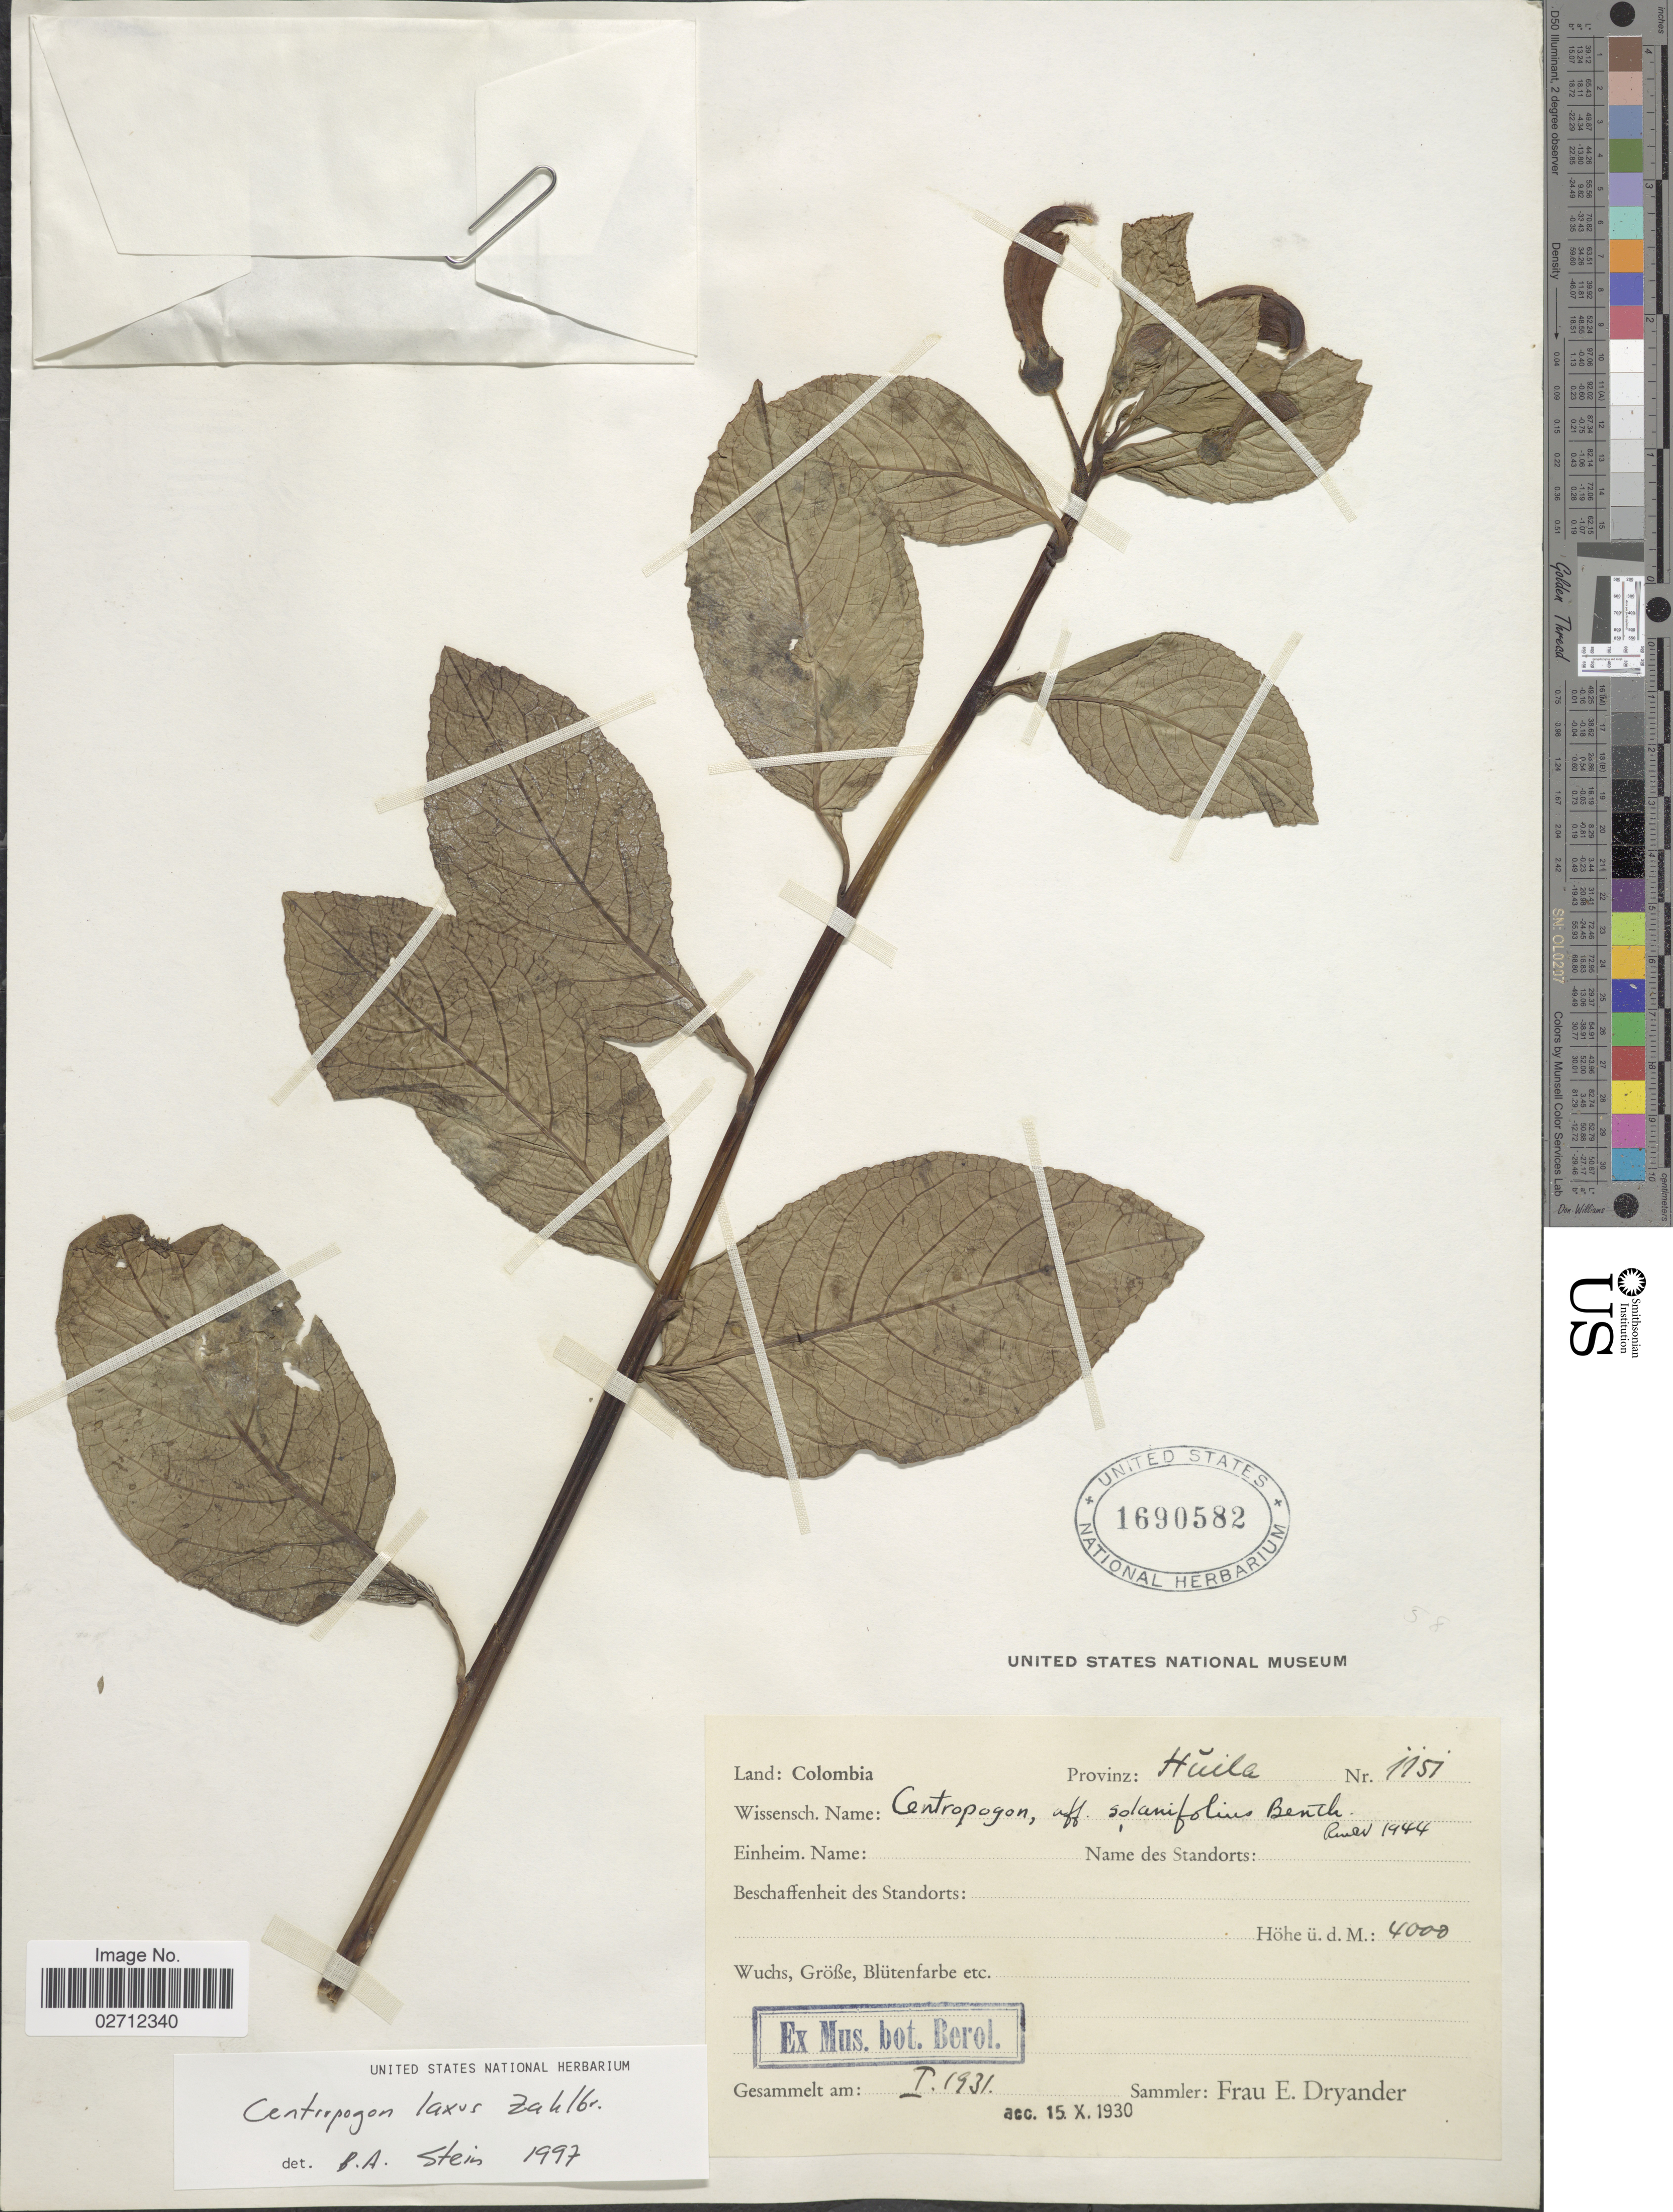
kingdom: Plantae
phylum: Tracheophyta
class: Magnoliopsida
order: Asterales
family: Campanulaceae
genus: Centropogon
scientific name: Centropogon laxus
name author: Zahlbr.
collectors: F. Dryander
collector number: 1151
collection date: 1931-01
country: Colombia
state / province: Huila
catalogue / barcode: US 1690582